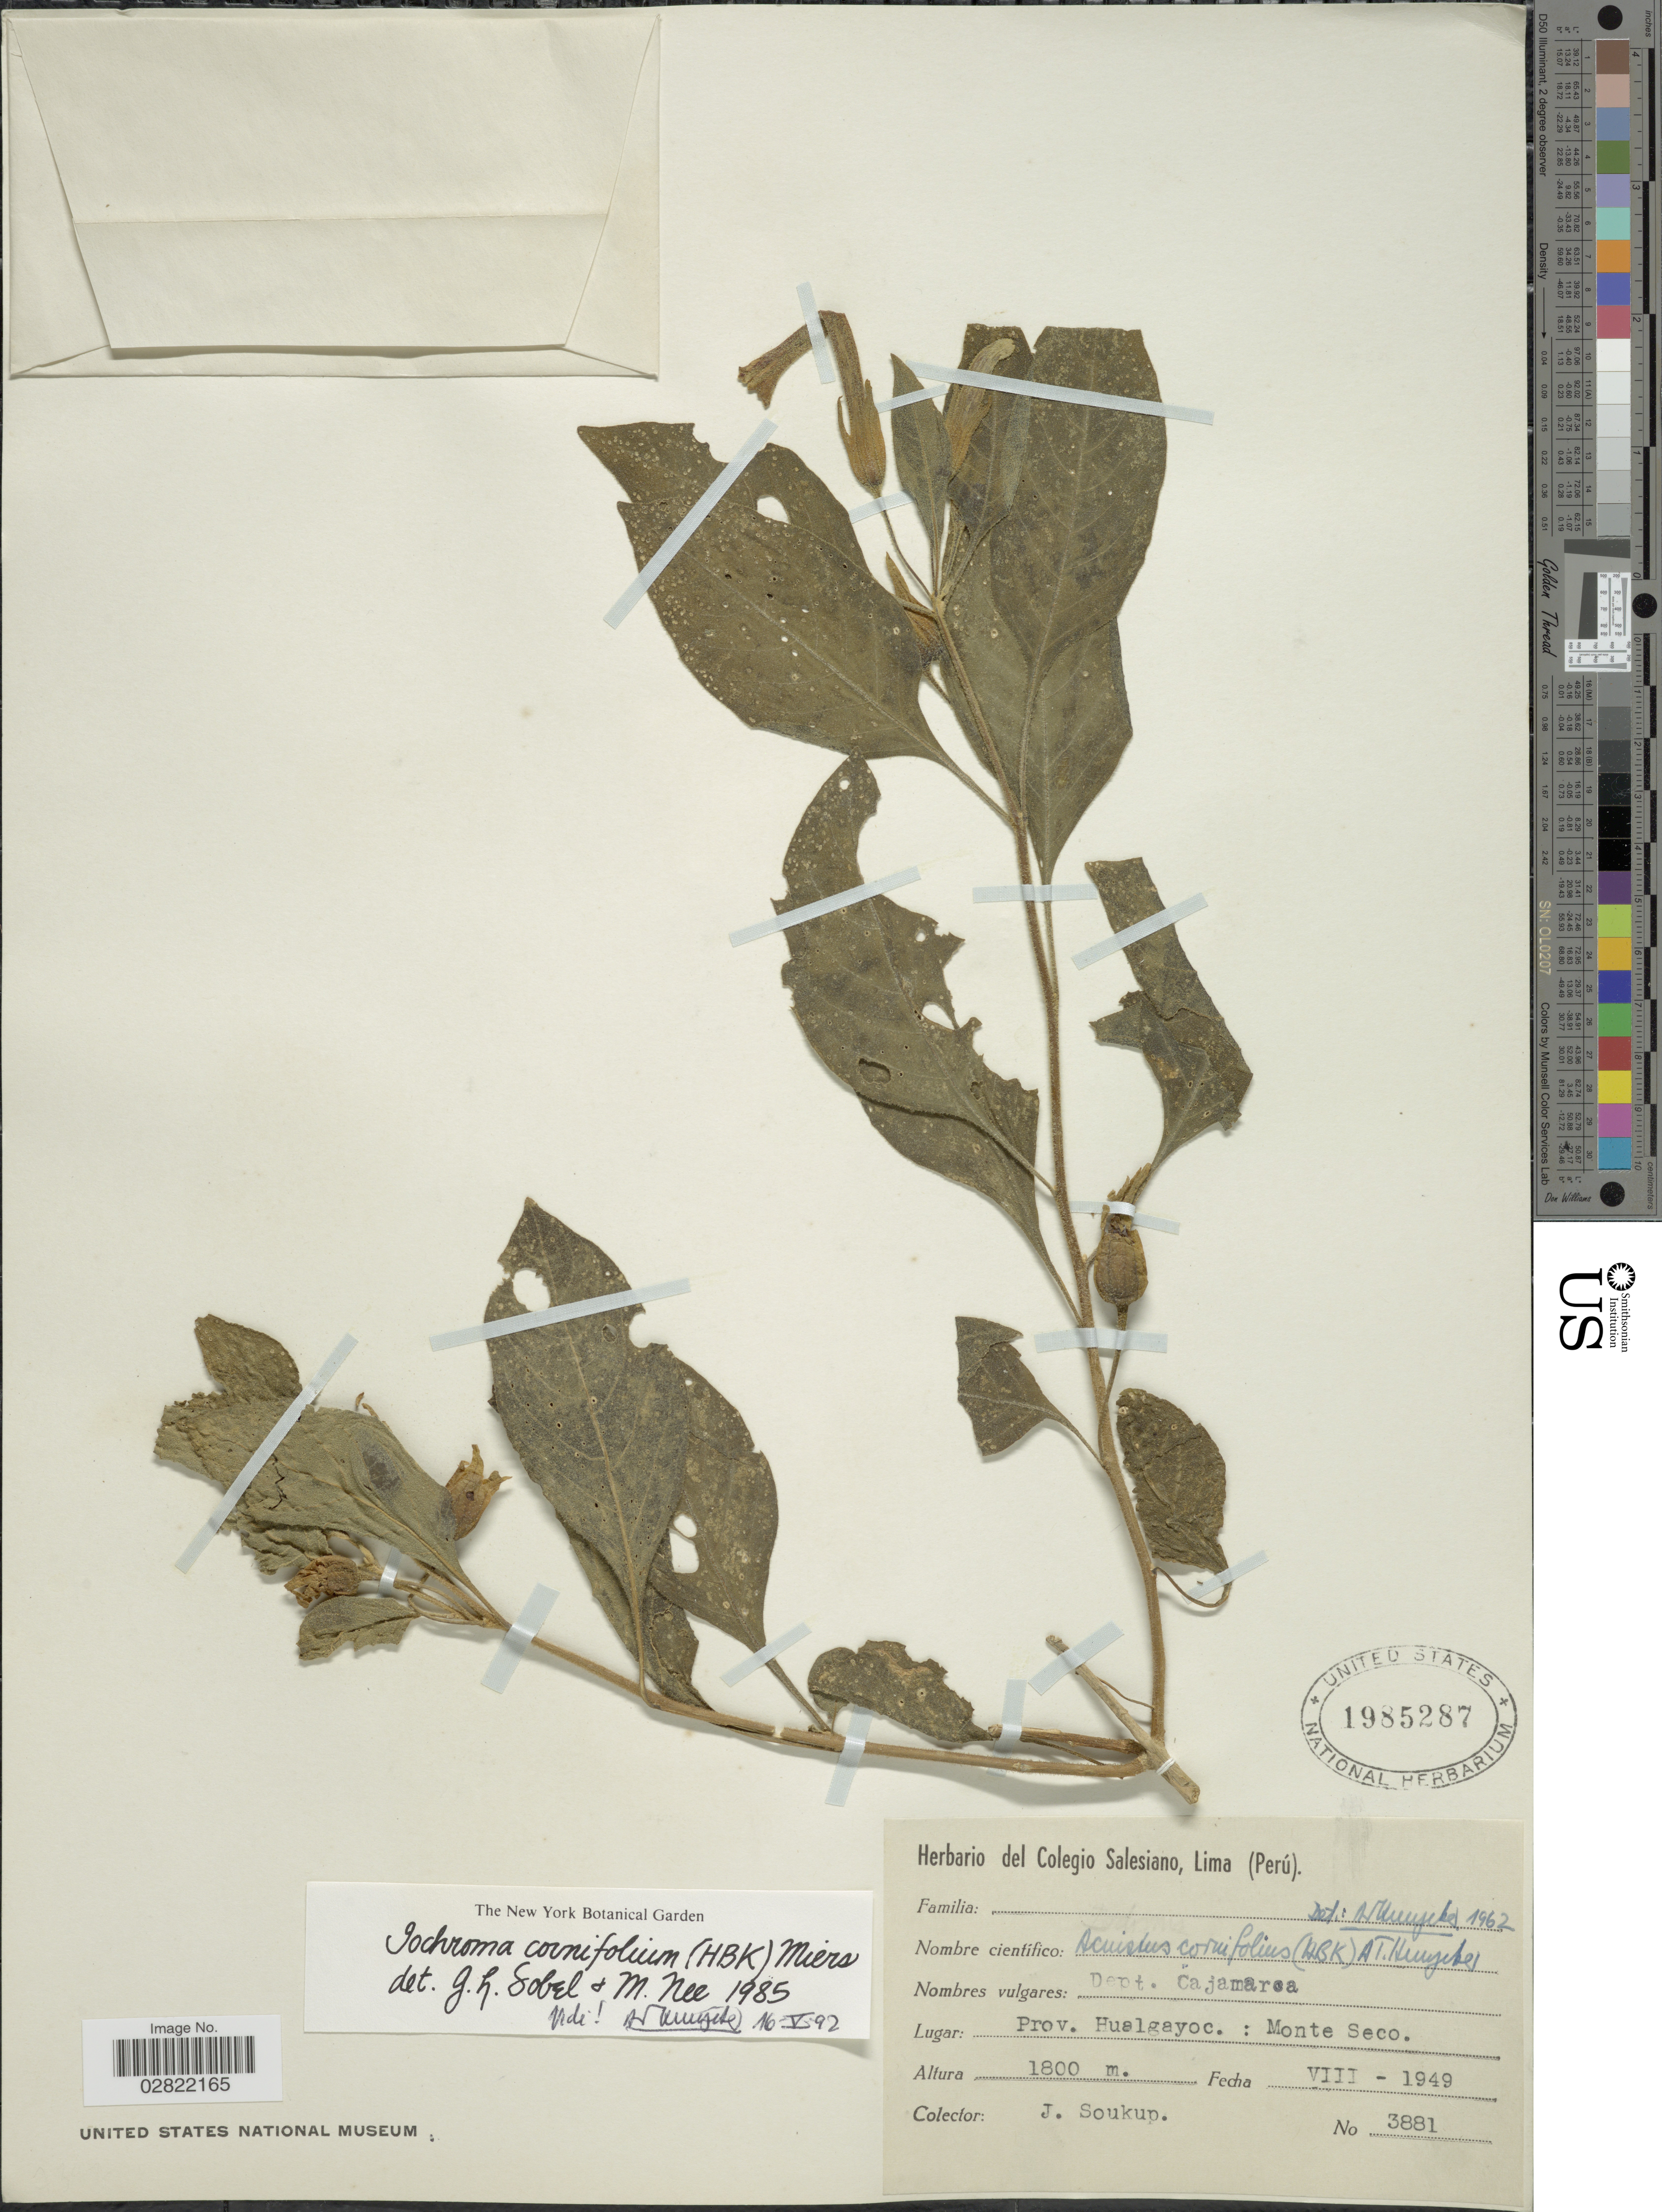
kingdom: Plantae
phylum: Tracheophyta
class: Magnoliopsida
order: Solanales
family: Solanaceae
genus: Iochroma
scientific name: Iochroma cornifolium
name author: (Kunth) Miers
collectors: J. Soukup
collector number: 3881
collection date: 1949-08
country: Peru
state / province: Cajamarca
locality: Dept. Cajamarca, Prov. Hualgayoc.: Monte Seco.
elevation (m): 1800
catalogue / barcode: US 1985287